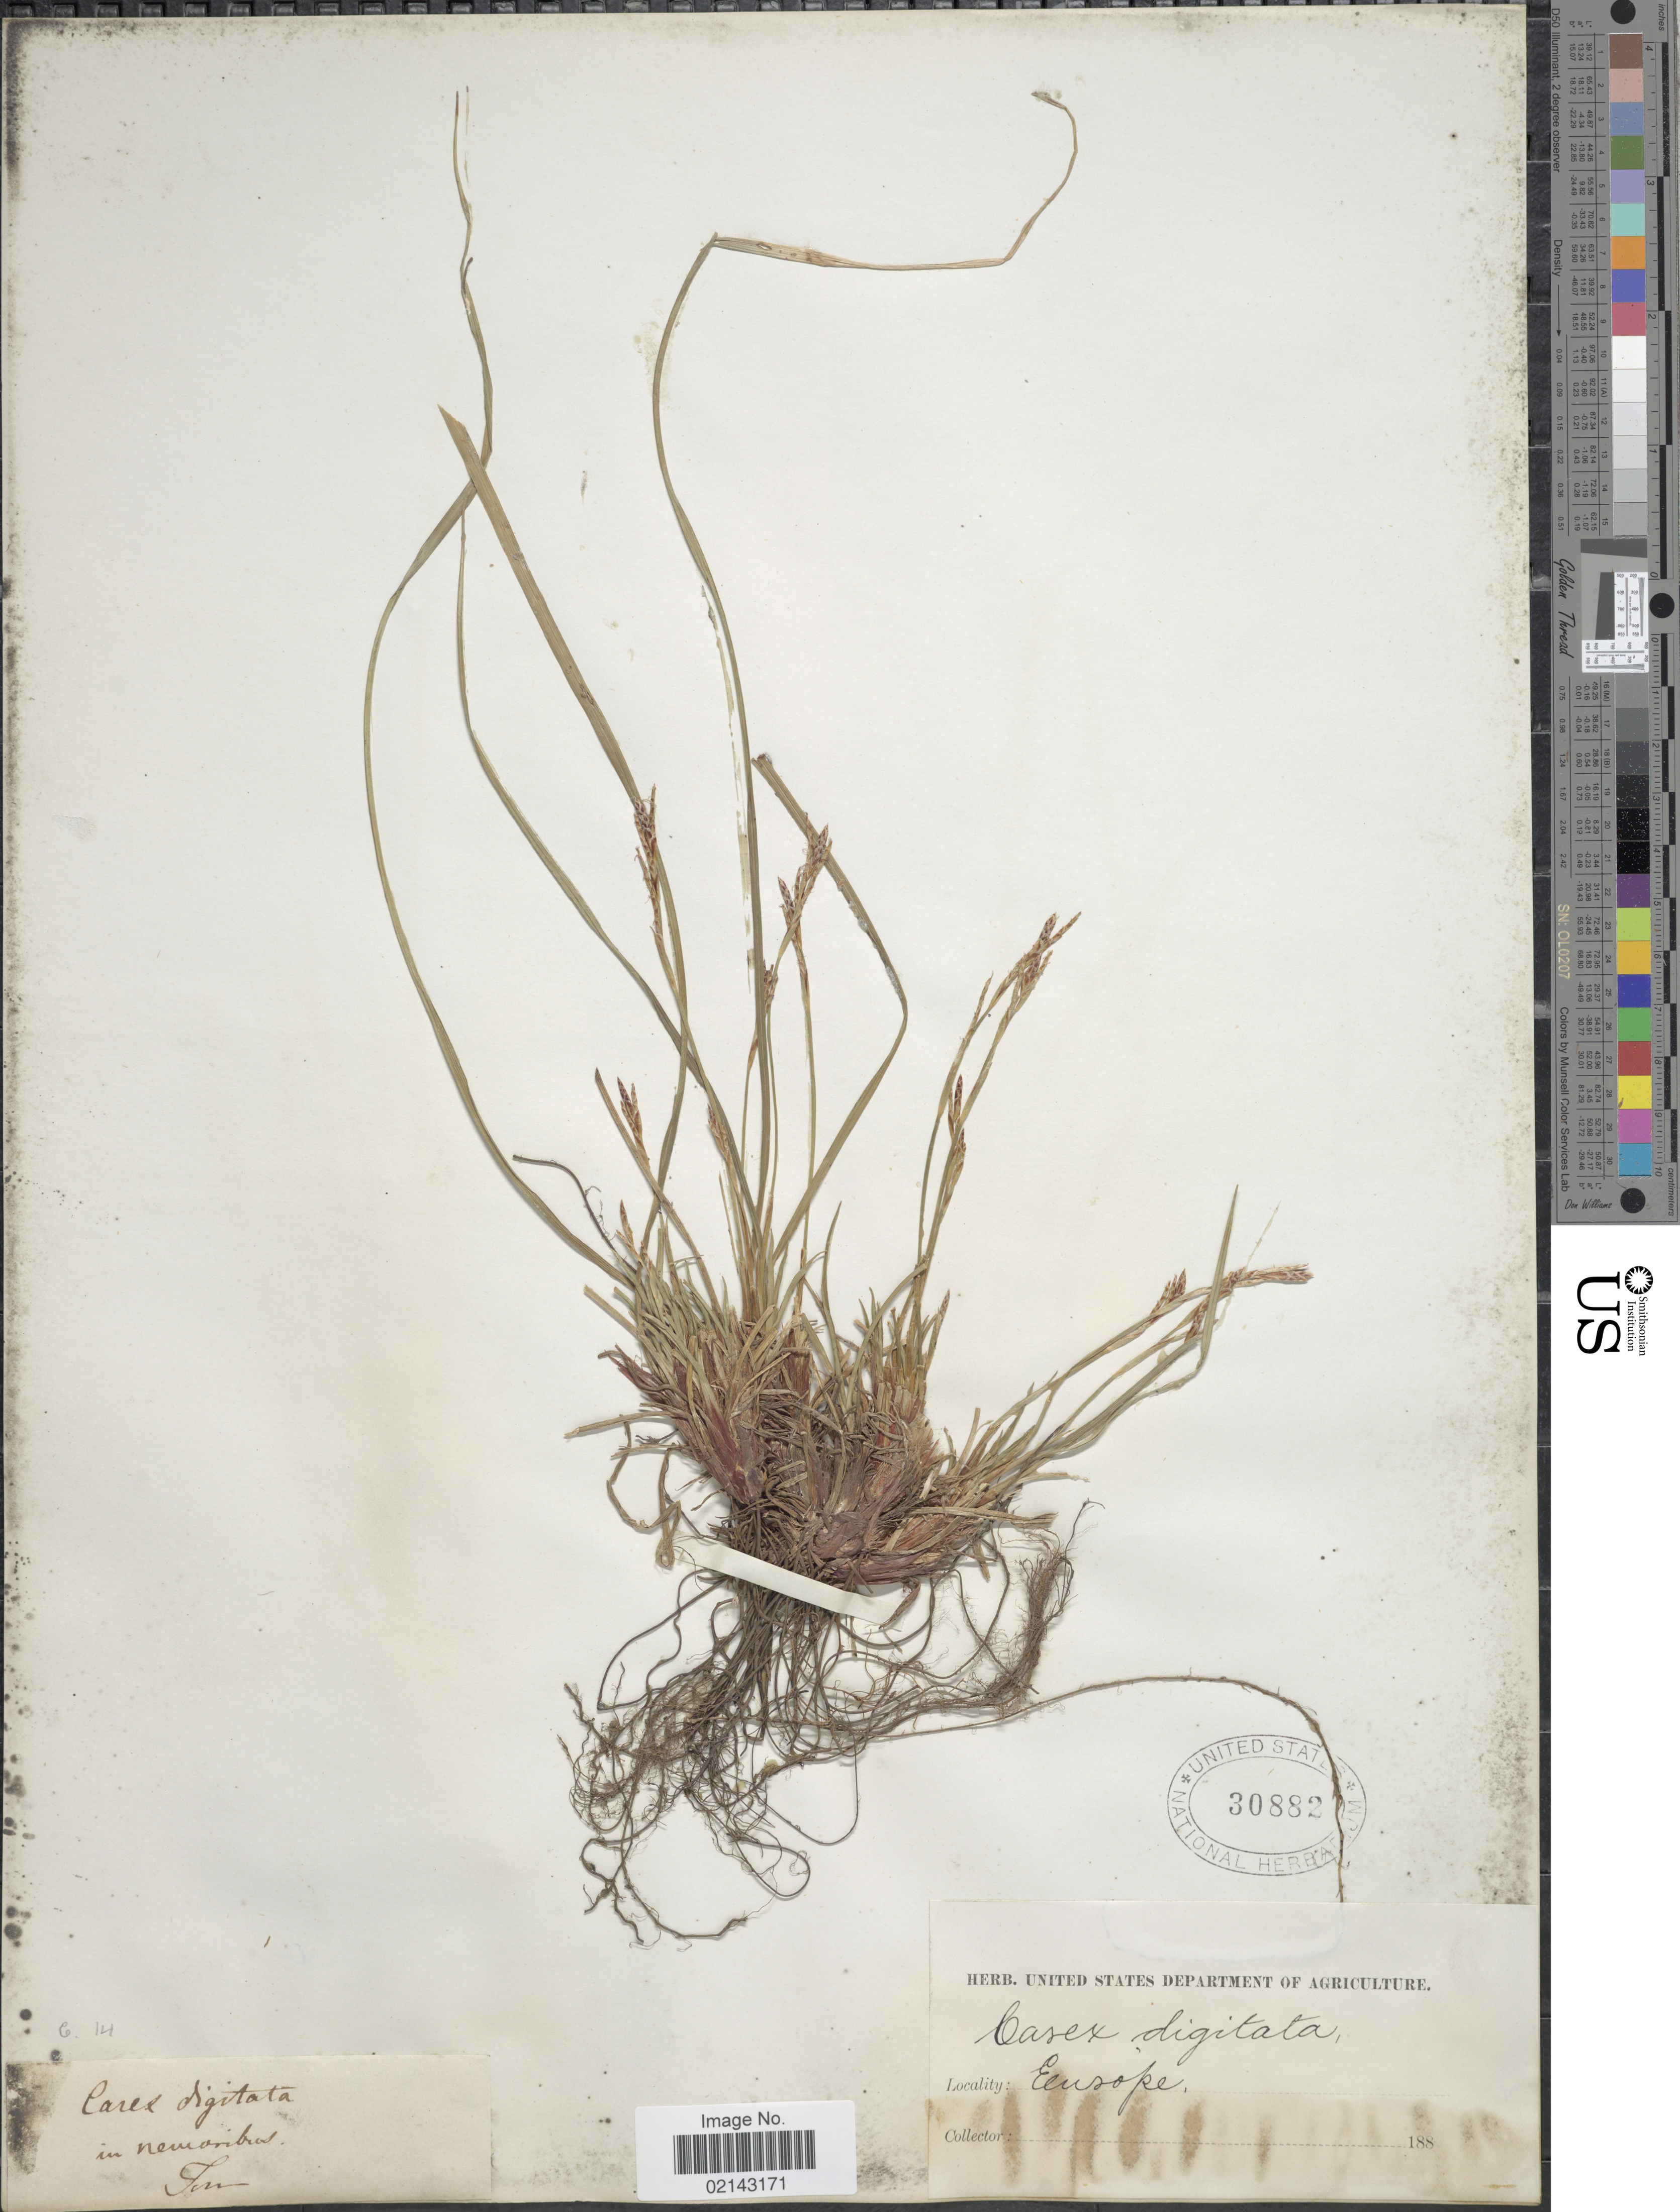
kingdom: Plantae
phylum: Tracheophyta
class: Liliopsida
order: Poales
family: Cyperaceae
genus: Carex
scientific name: Carex digitata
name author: L.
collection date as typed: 188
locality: In nemoribus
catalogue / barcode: US 30882